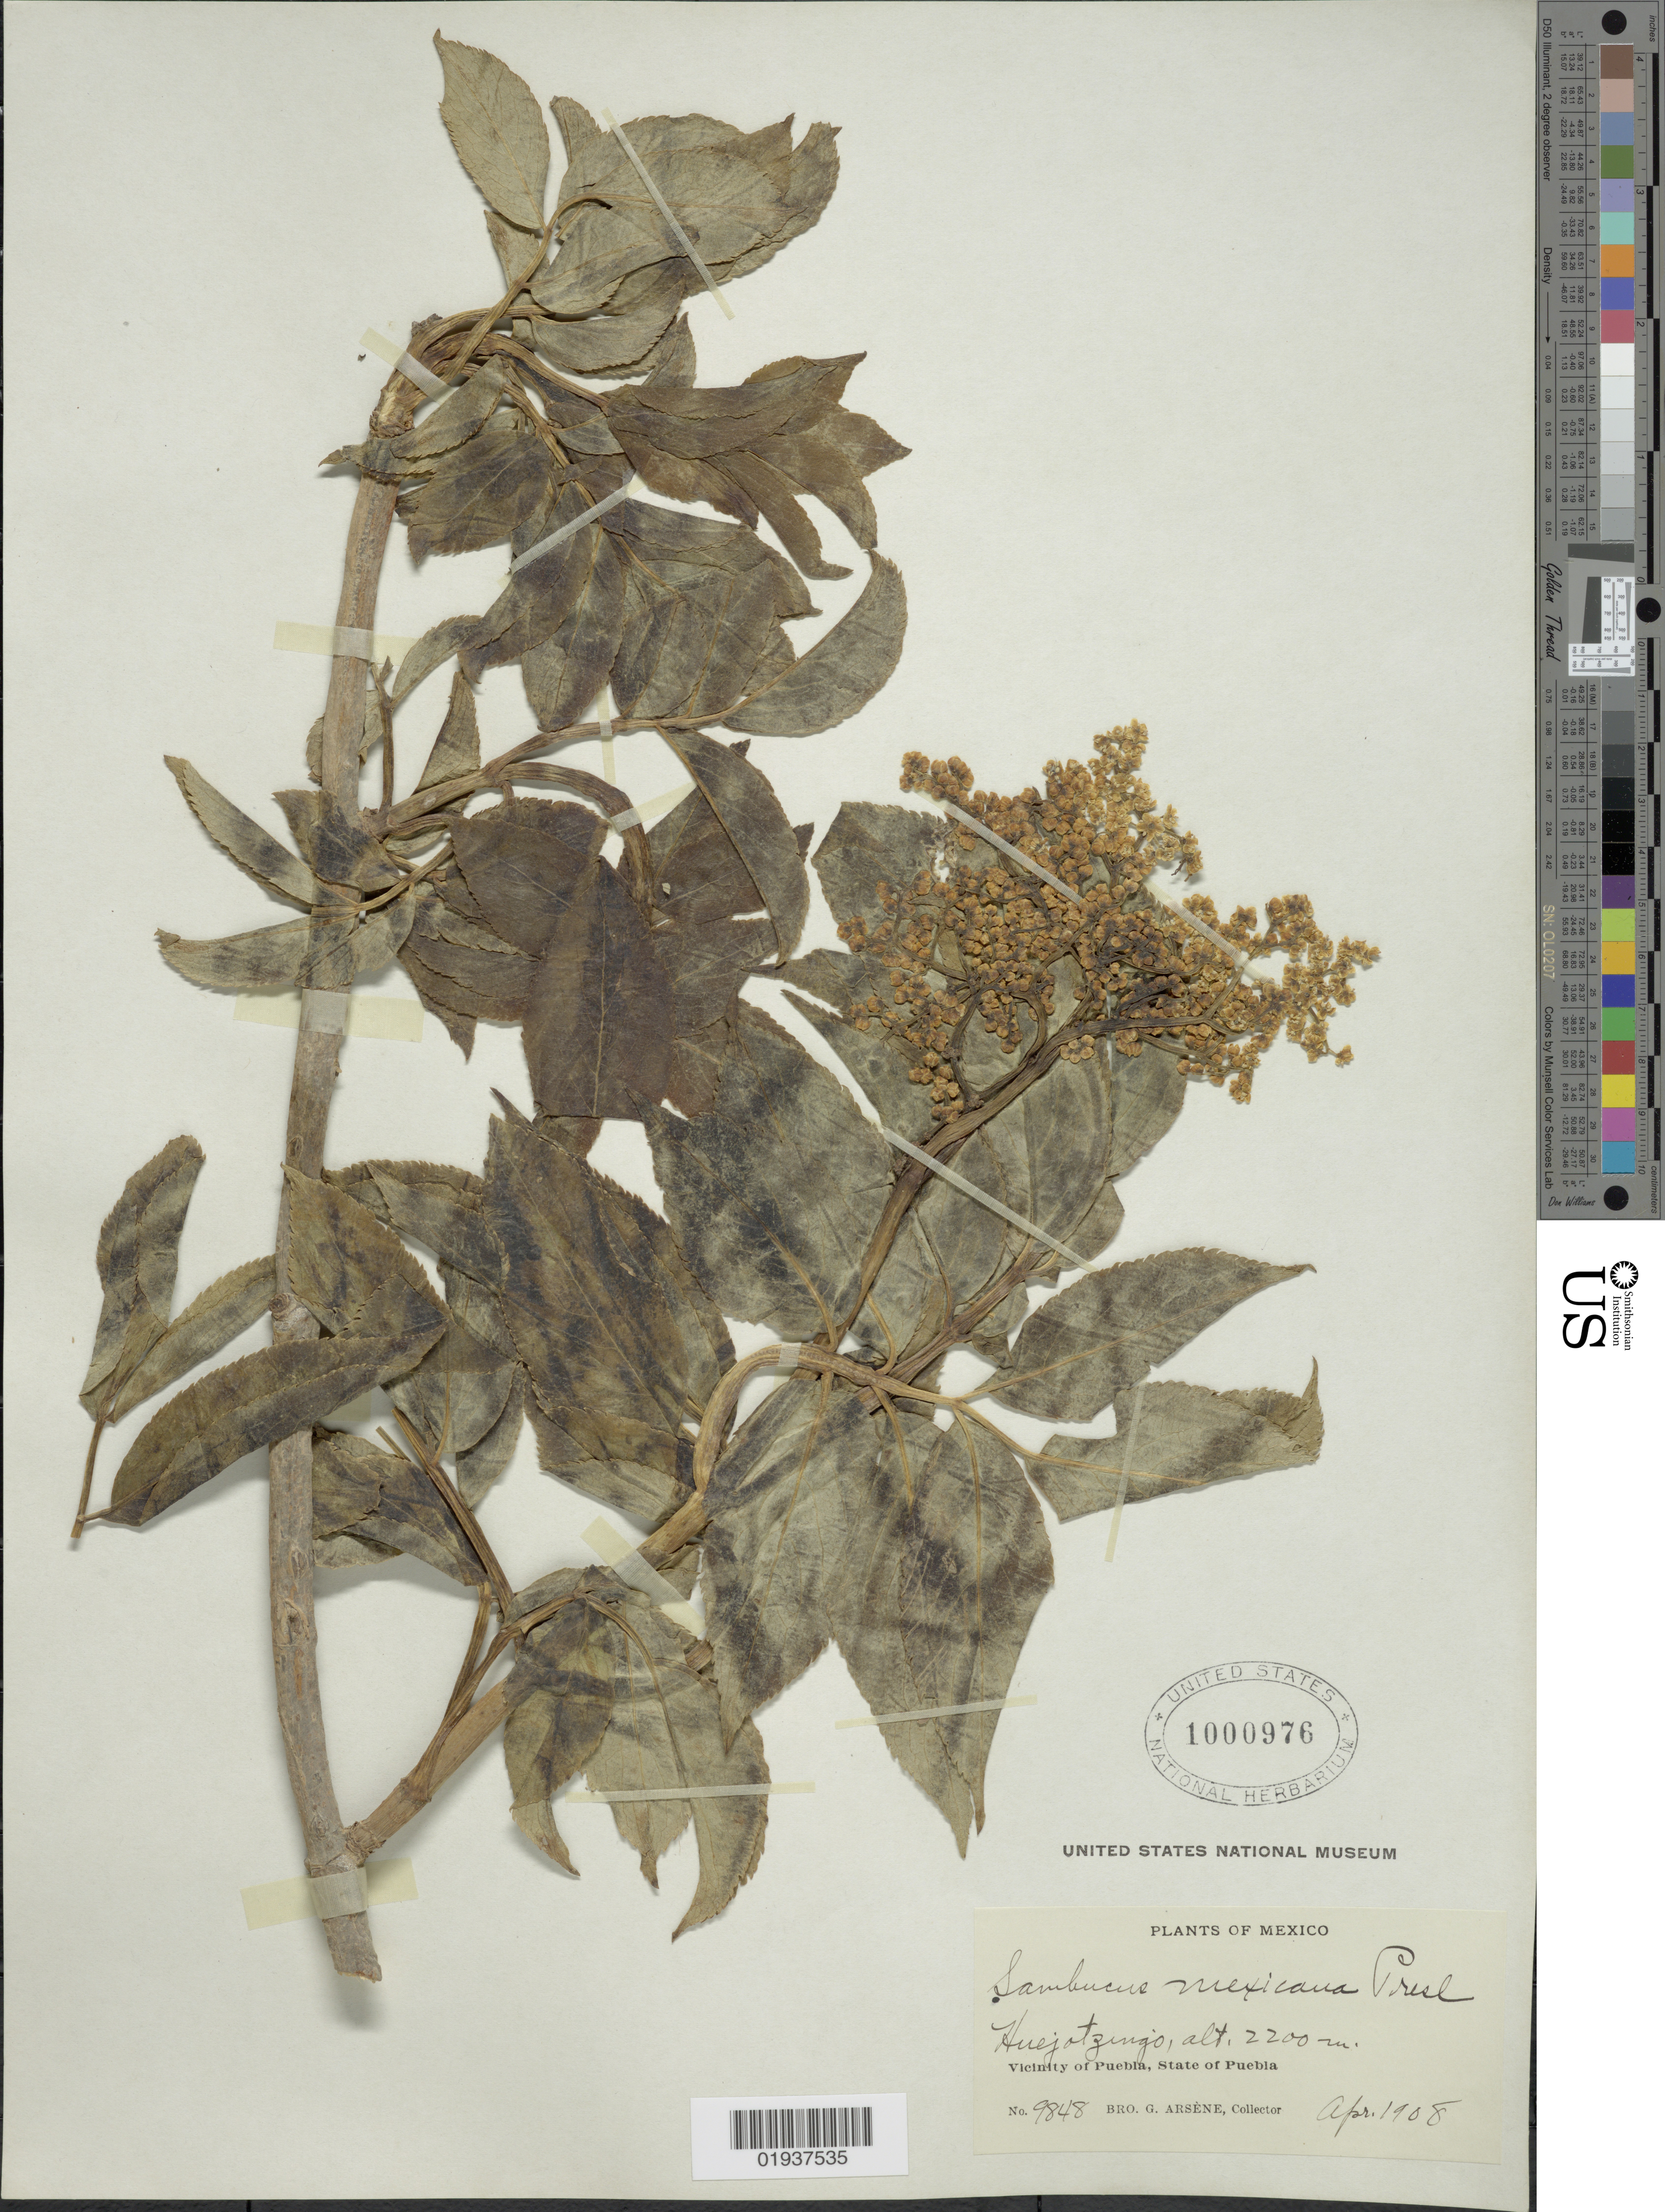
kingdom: Plantae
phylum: Tracheophyta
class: Magnoliopsida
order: Dipsacales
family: Viburnaceae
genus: Sambucus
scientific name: Sambucus mexicana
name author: C. Presl ex DC.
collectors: Bro. G. Arsène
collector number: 9848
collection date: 1908-04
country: Mexico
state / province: Puebla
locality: Vicinity of Puebla, State of Puebla. Huejotzingo.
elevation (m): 2200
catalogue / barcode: US 1000976